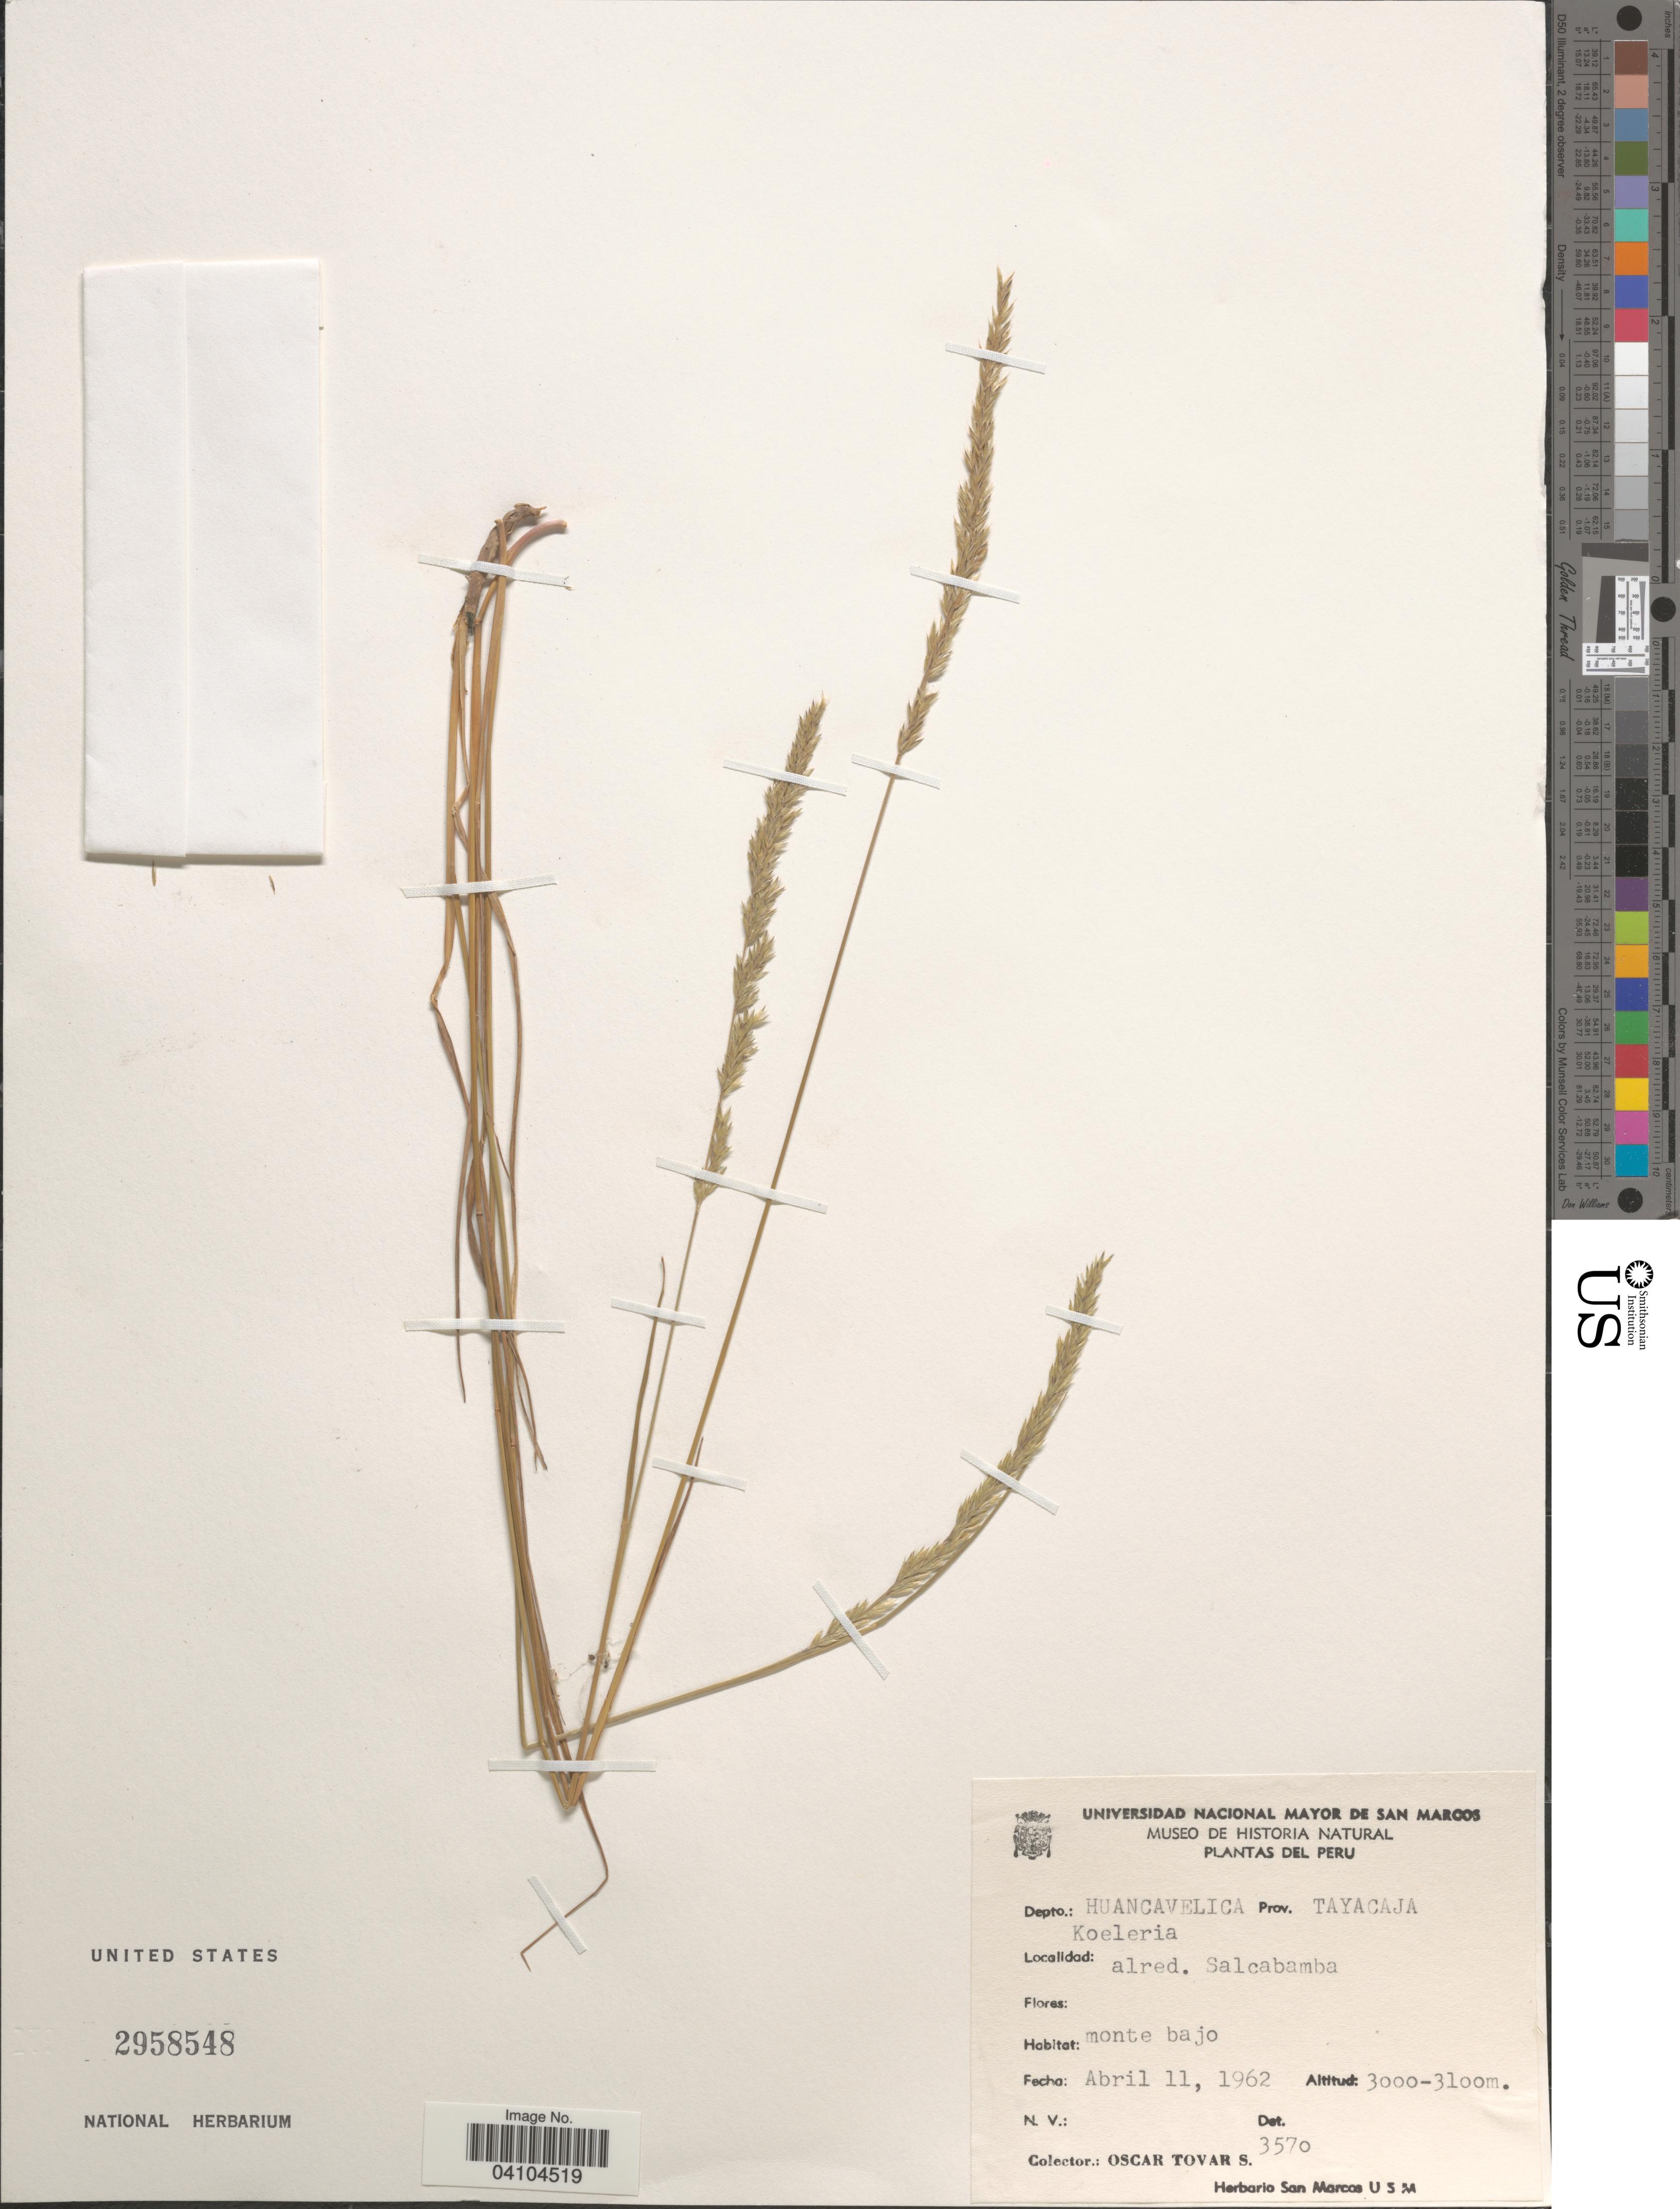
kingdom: Plantae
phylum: Tracheophyta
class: Liliopsida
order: Poales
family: Poaceae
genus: Koeleria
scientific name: Koeleria kurtzii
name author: Hack. ex Kurtz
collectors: Ó. Tovar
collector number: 3570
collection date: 1962-04-11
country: Peru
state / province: Huancavelica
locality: Depto.: Huancavelica. Prov. Tayacaja. Alred. Salcabamba.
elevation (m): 3000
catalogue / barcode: US 2958548